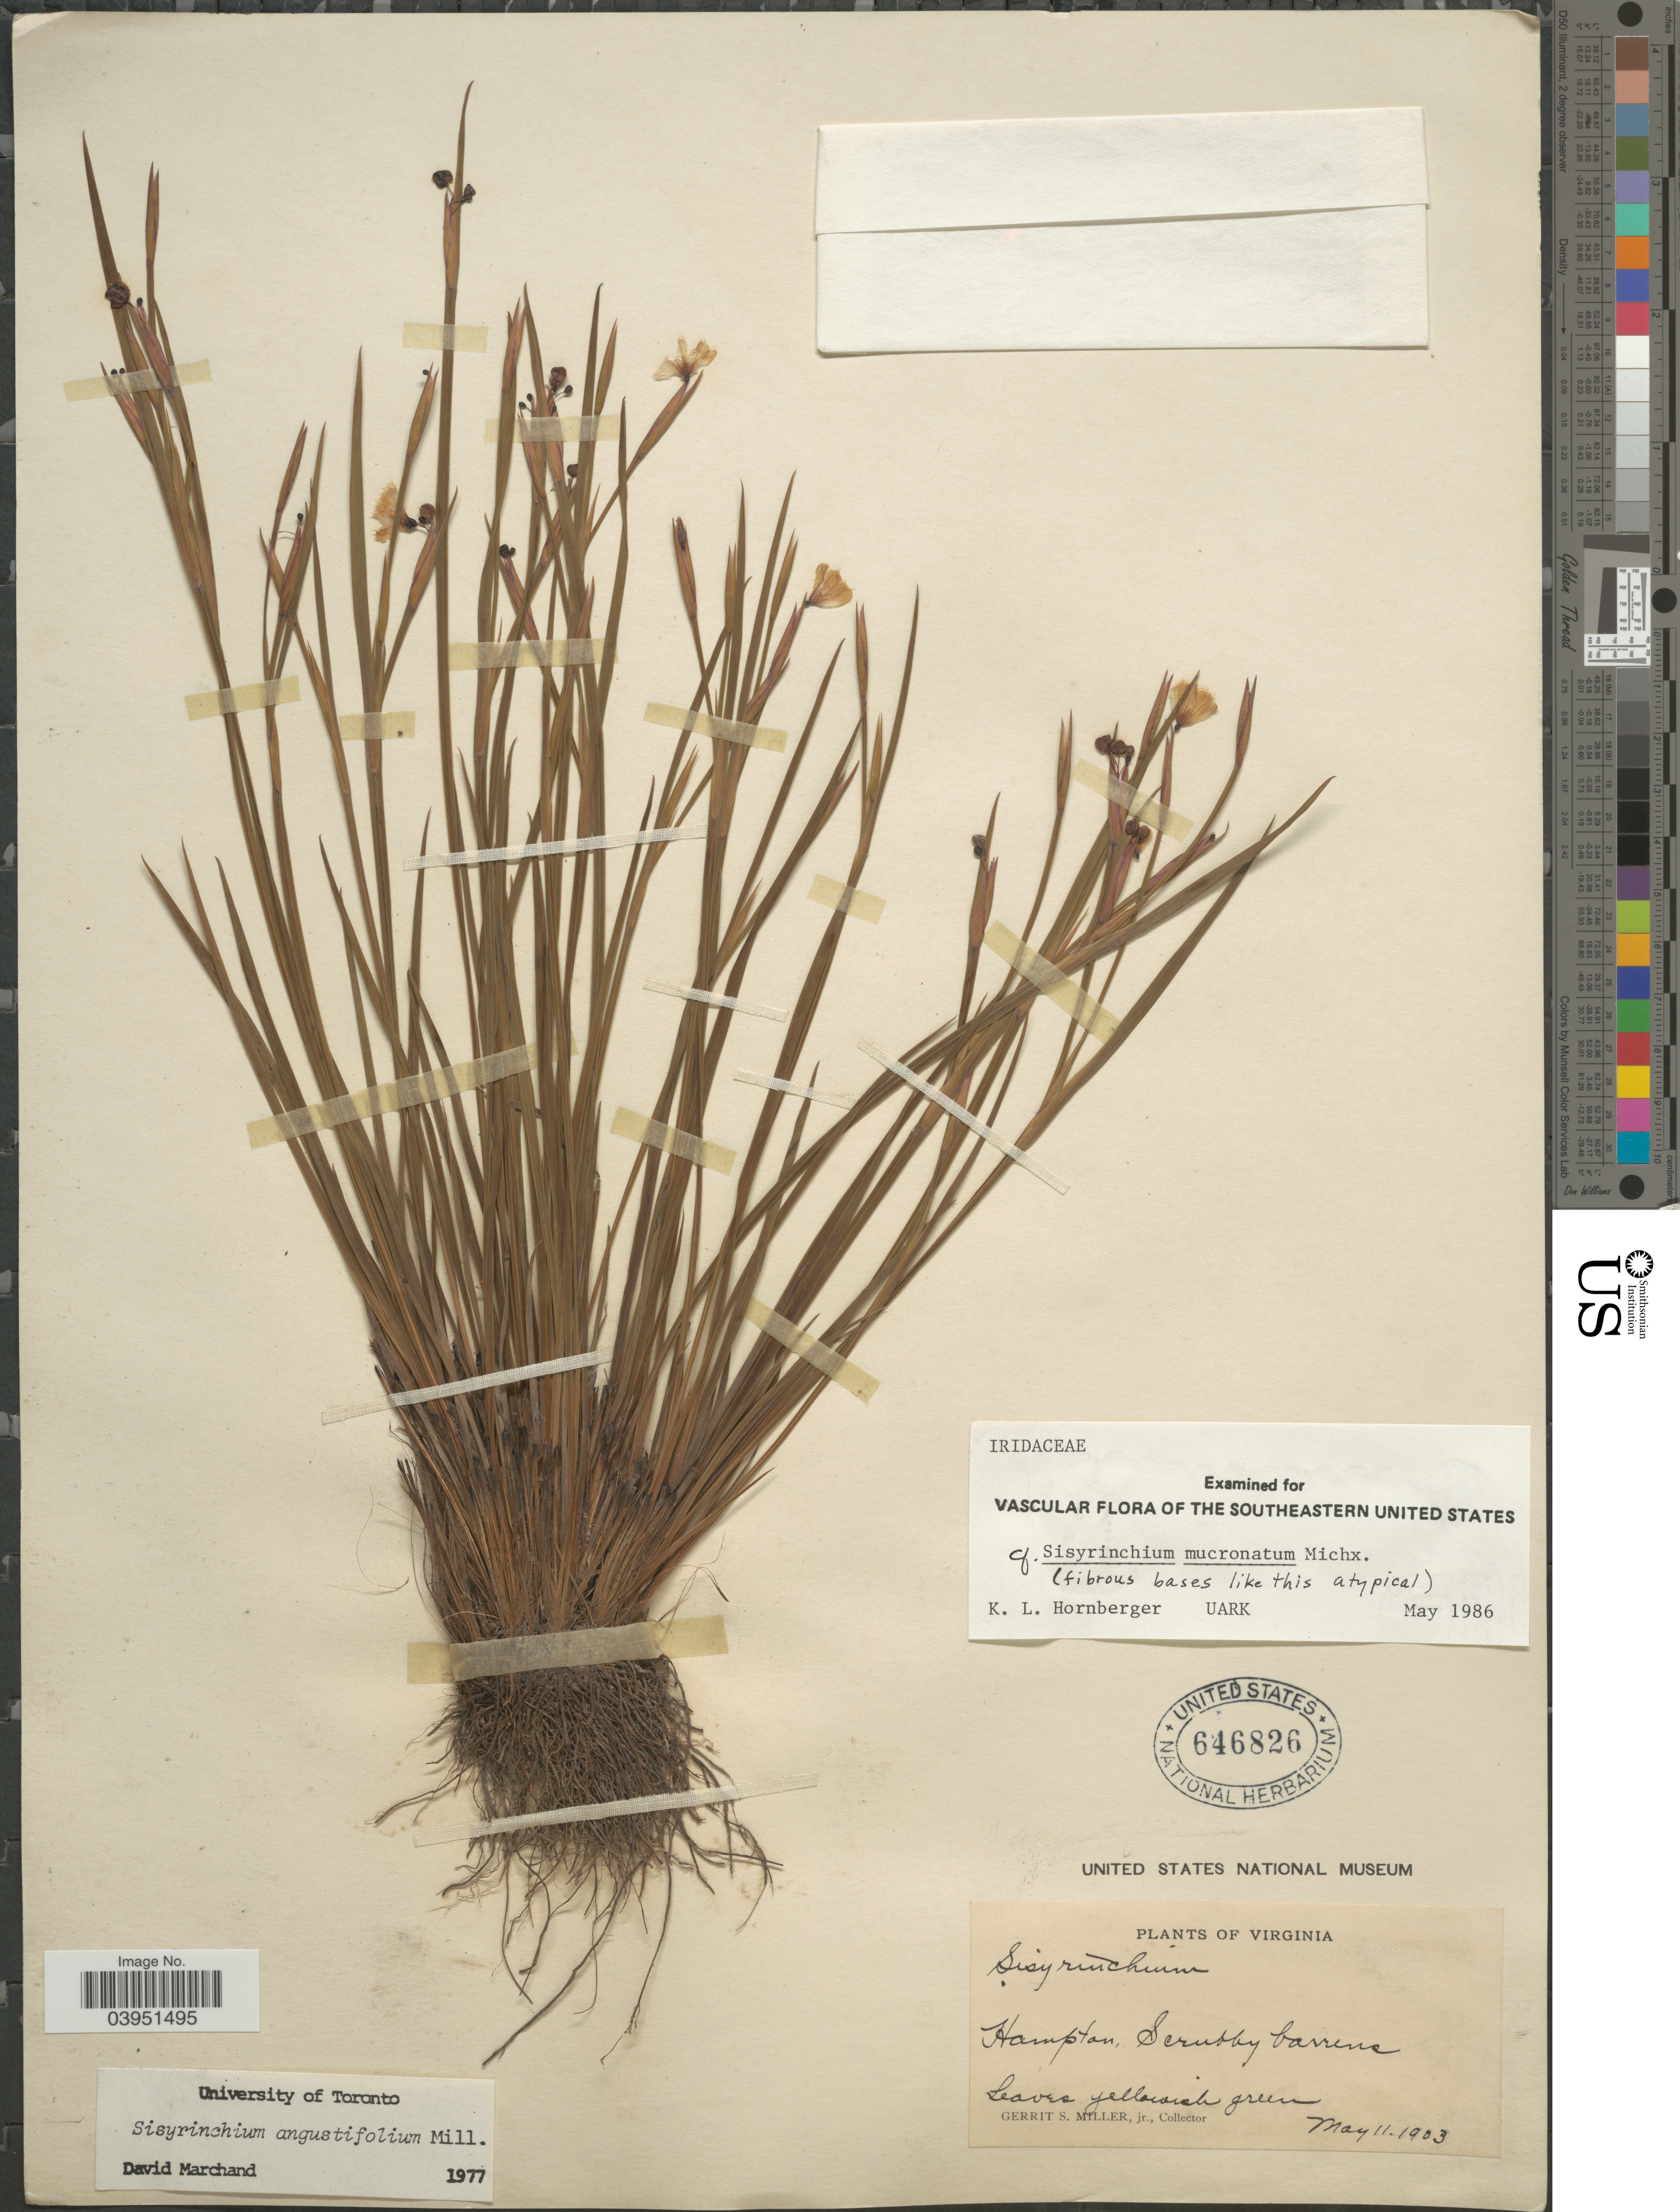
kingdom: Plantae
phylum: Tracheophyta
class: Liliopsida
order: Asparagales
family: Iridaceae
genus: Sisyrinchium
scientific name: Sisyrinchium mucronatum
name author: Michx.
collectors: G. S. Miller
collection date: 1903-05-11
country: United States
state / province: Virginia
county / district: City of Hampton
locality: Hampton.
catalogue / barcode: US 646826